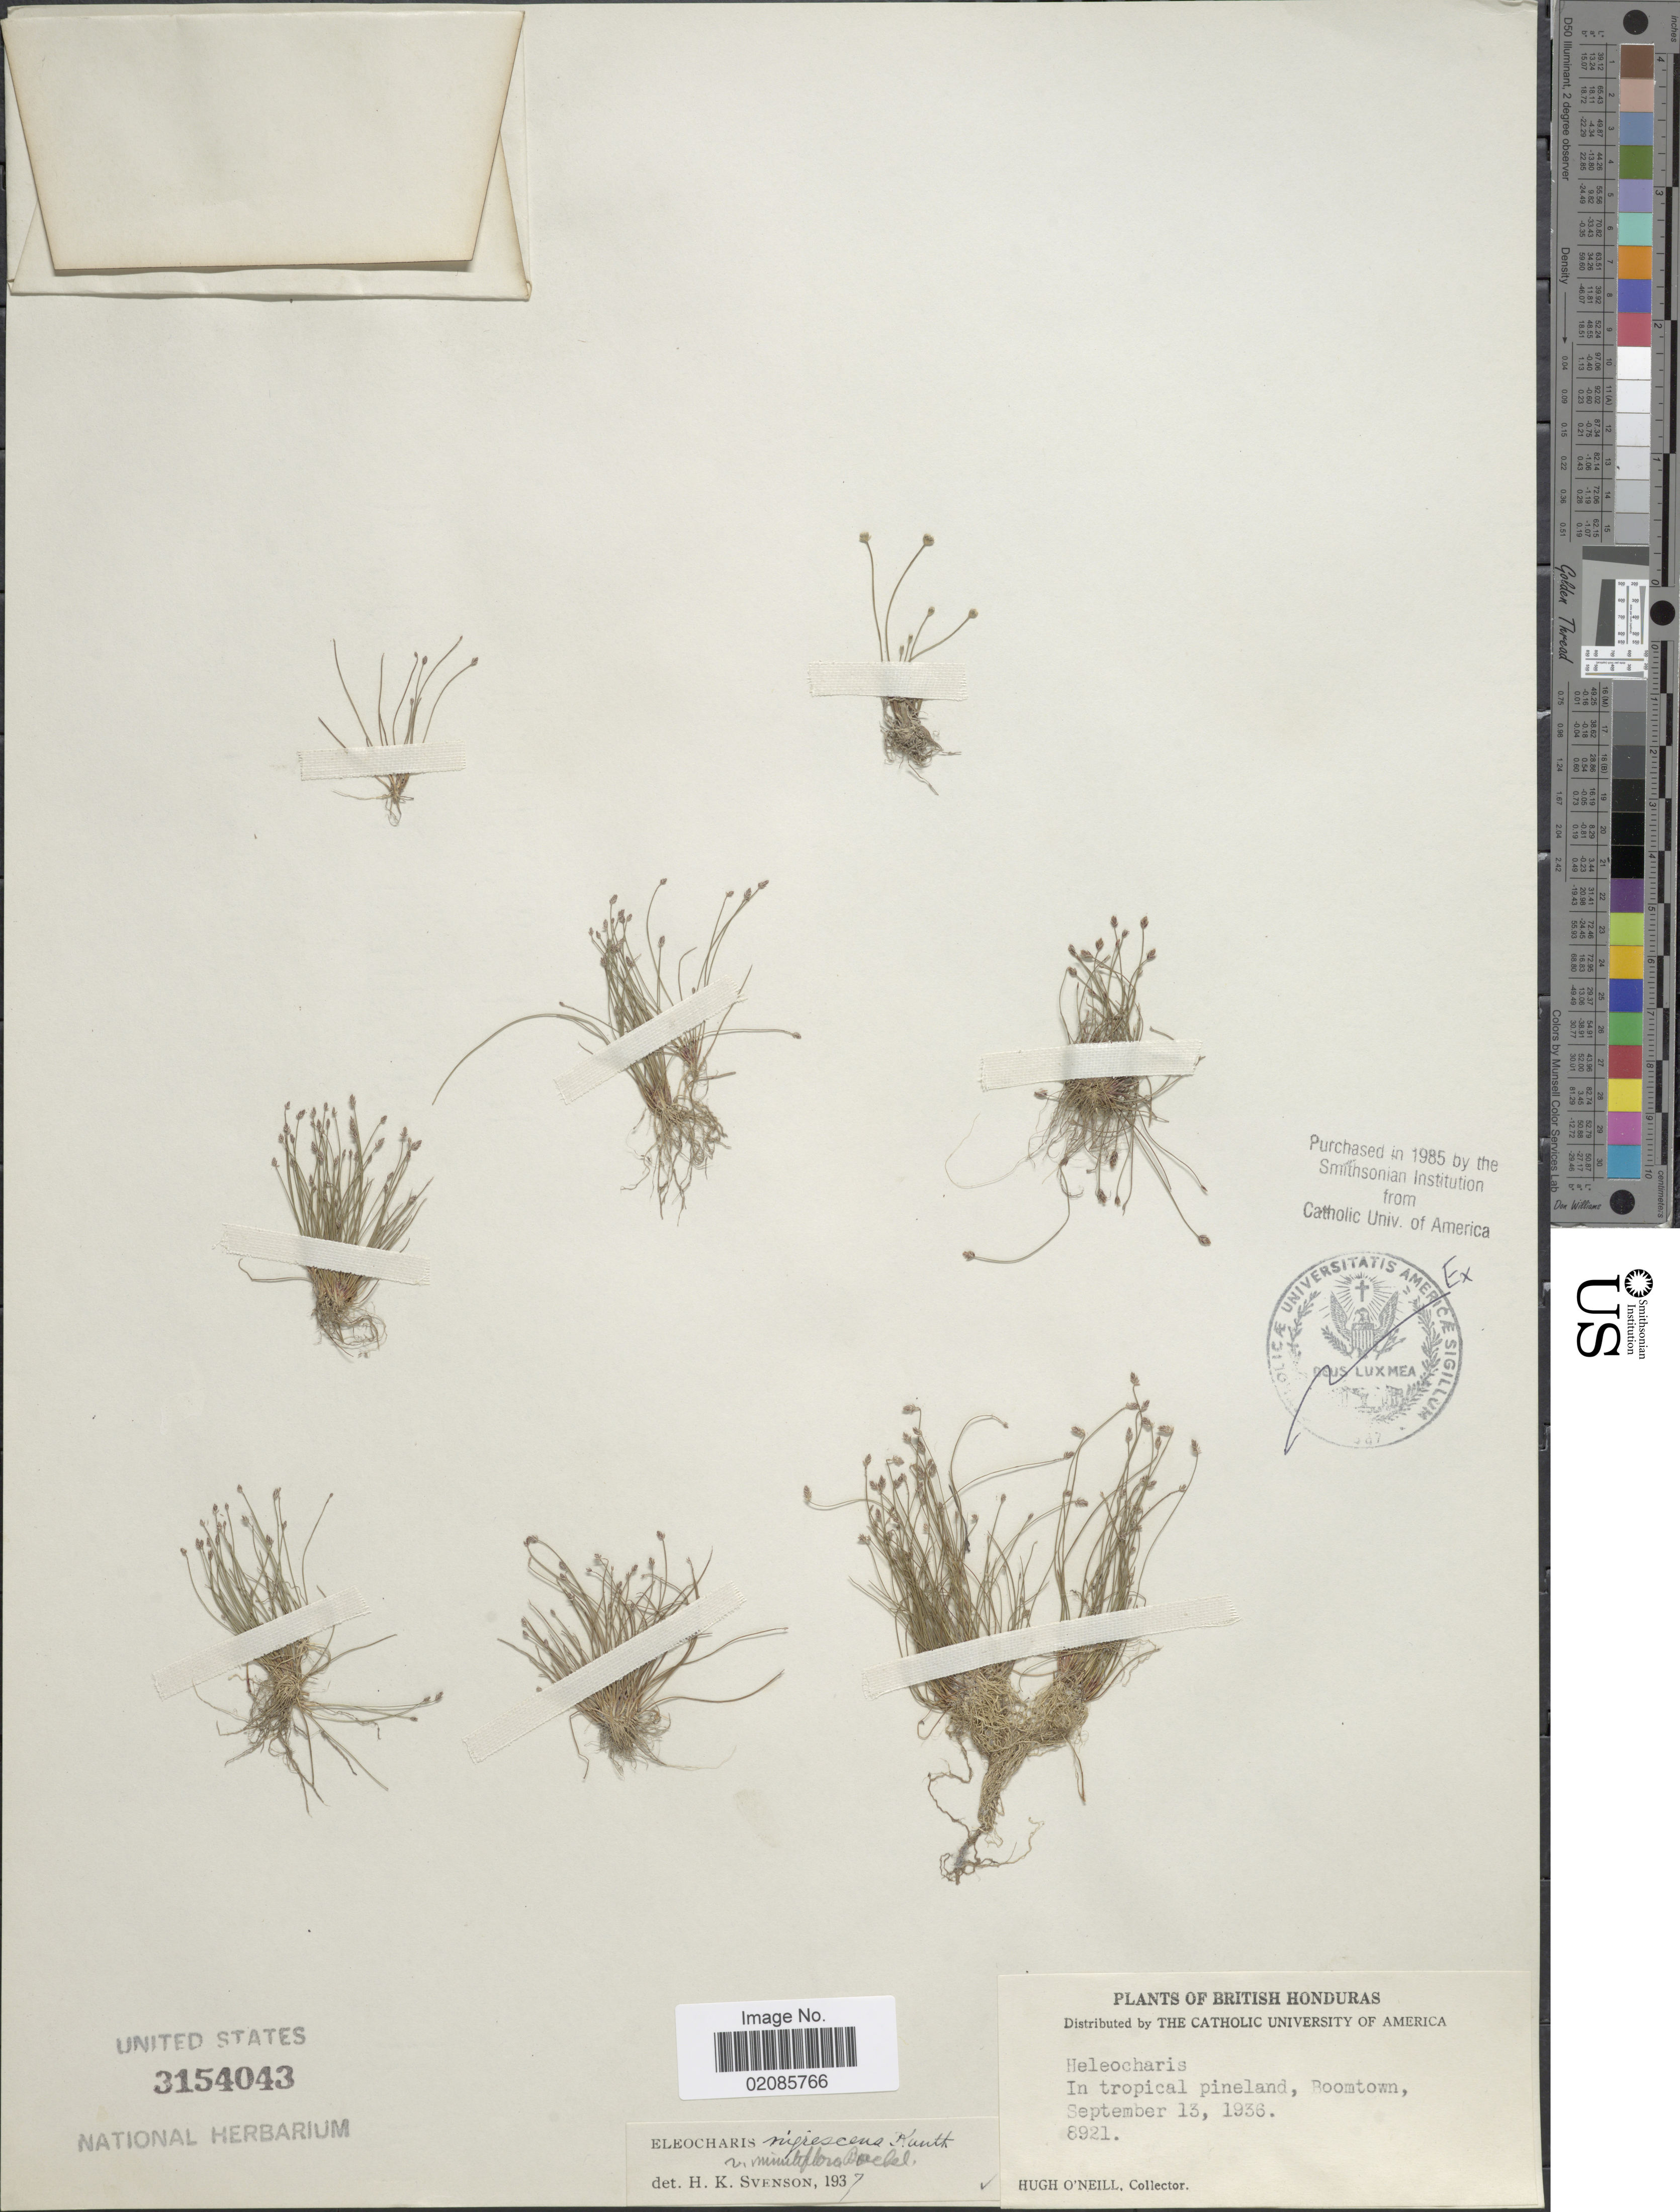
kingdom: Plantae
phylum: Tracheophyta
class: Liliopsida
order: Poales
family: Cyperaceae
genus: Eleocharis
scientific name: Eleocharis nigrescens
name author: (Nees) Kunth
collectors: H. O'Neill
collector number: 8921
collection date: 1936-09-13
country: Belize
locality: British Honduras, in tropical pineland, Boomtown.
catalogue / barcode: US 3154043